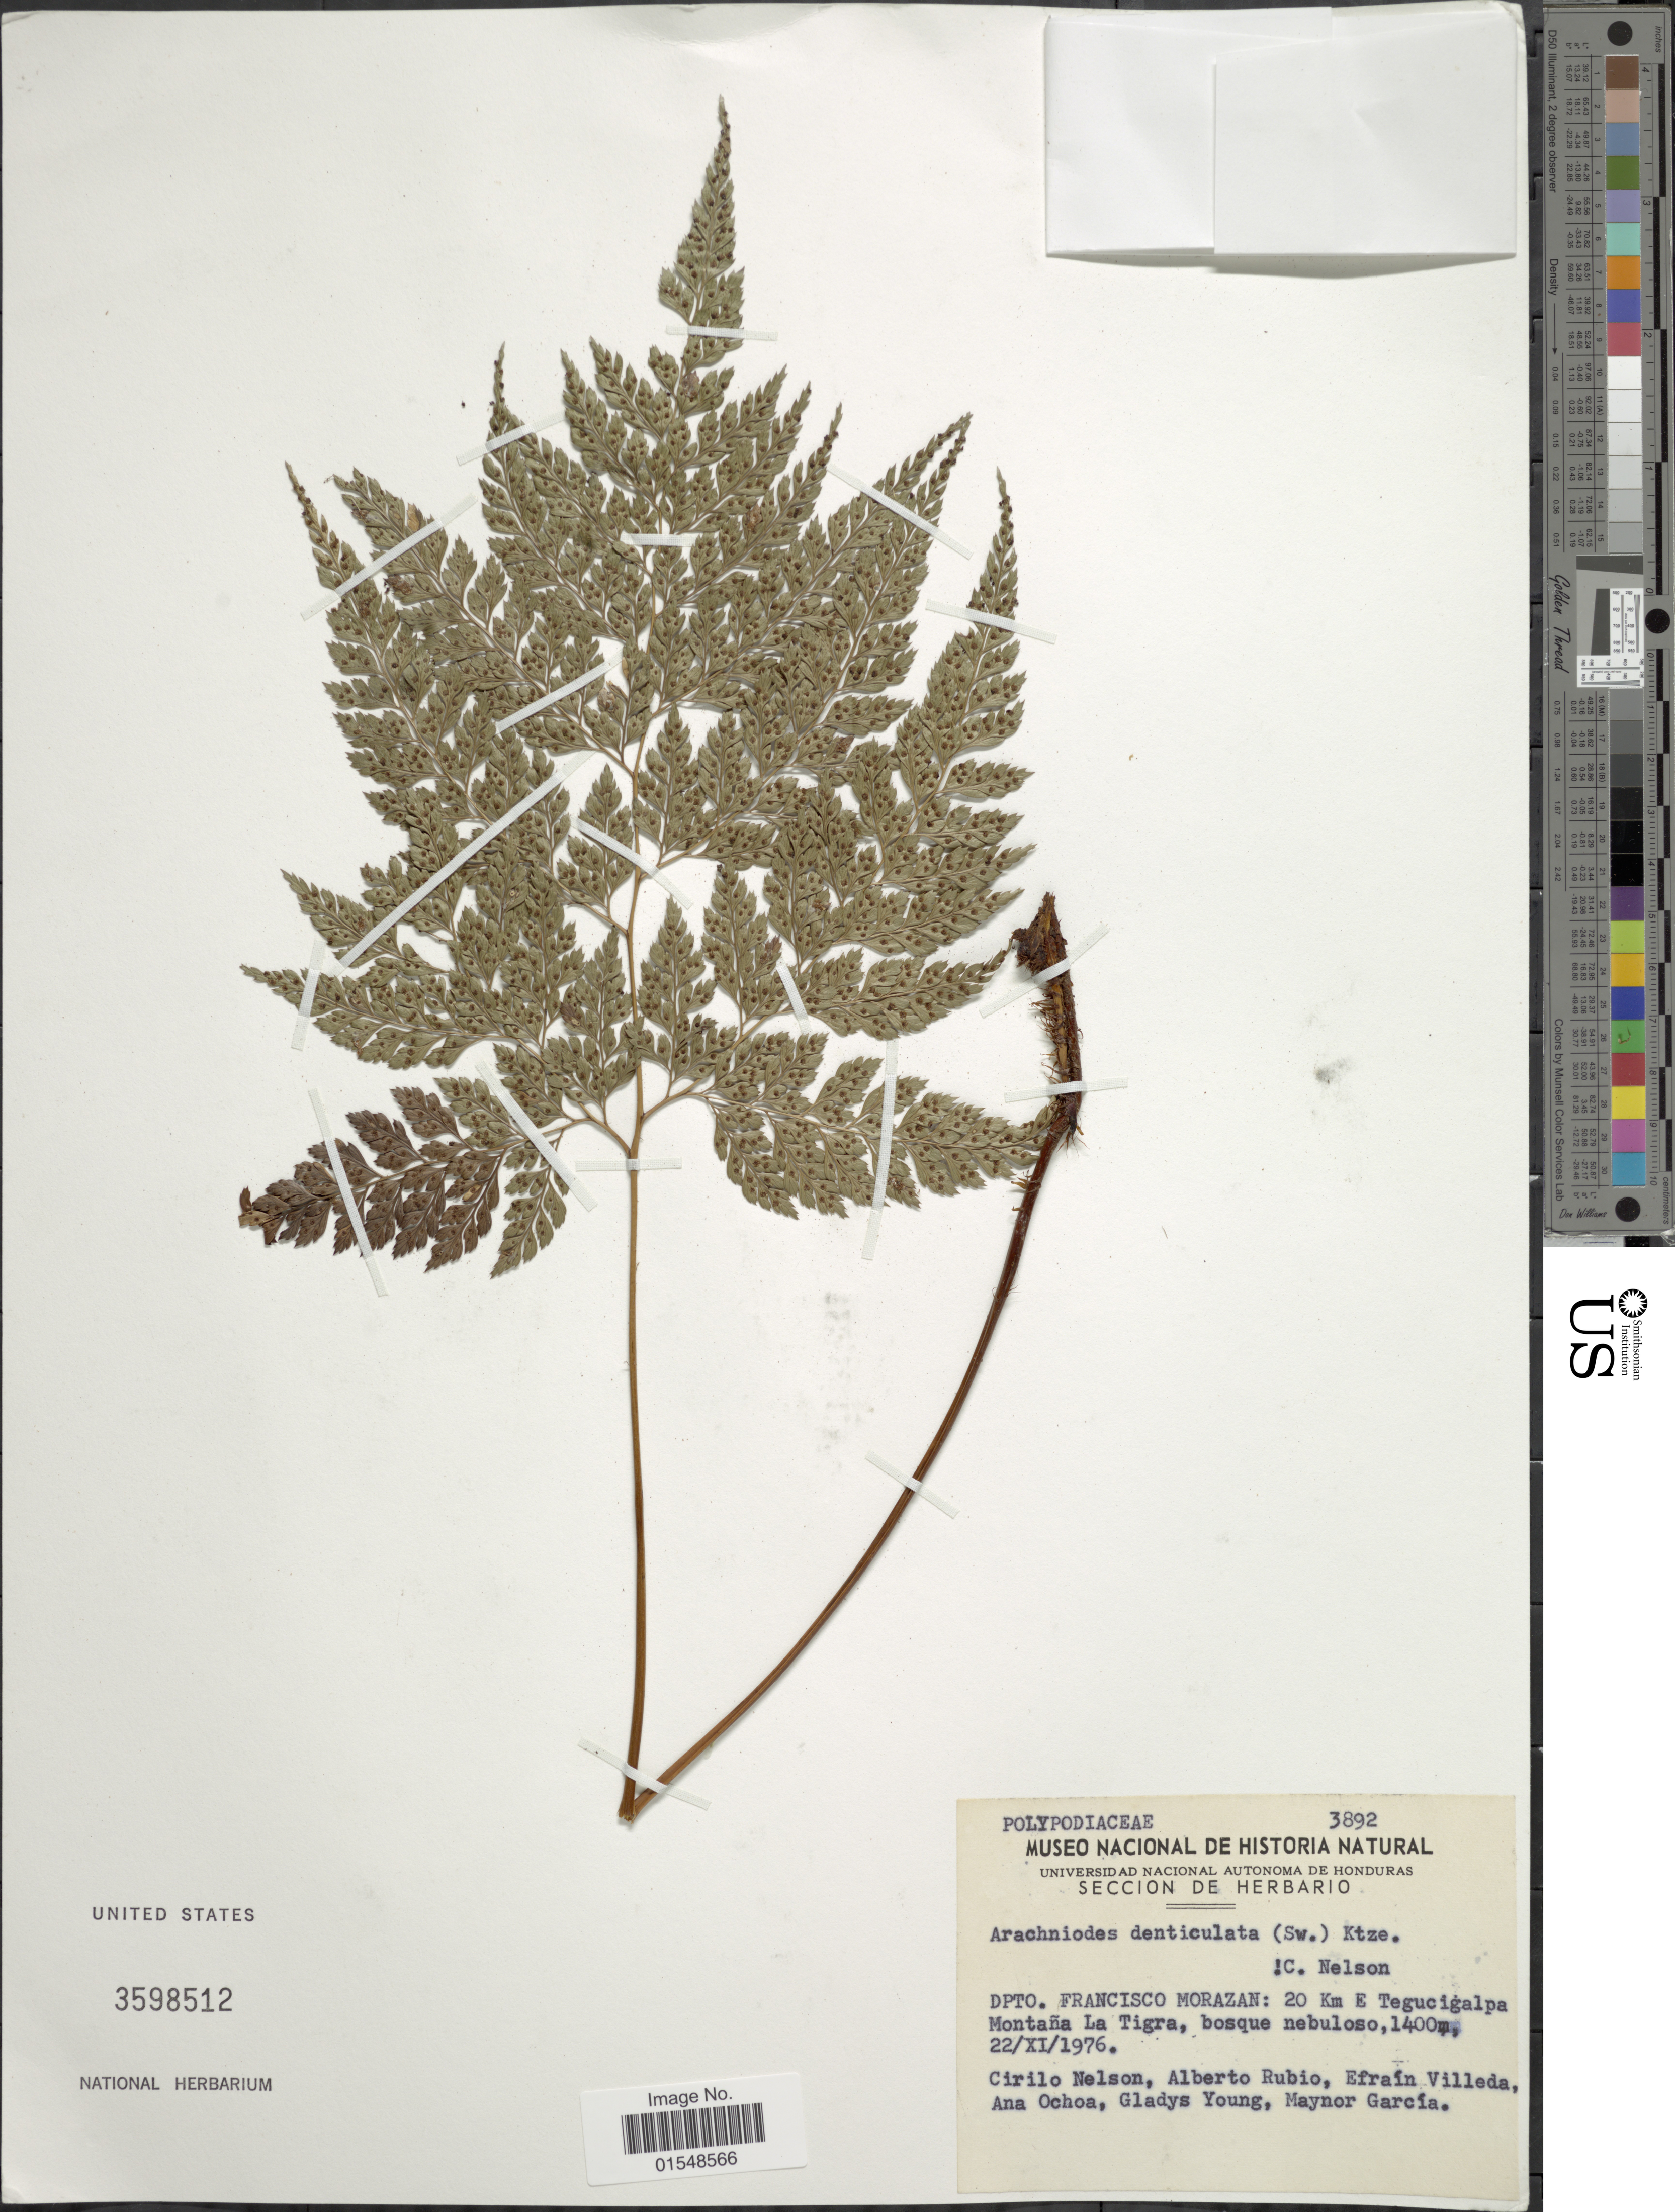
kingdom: Plantae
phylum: Tracheophyta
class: Polypodiopsida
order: Polypodiales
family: Dryopteridaceae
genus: Arachniodes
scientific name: Arachniodes denticulata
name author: (Sw.) Ching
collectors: C. H. Nelson, A. Rubio, E. Villeda, A. Ochoa & et al.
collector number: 3892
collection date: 1976-11-22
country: Honduras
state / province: Fco. Morazán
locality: Francisco Morazan: 20 km E Tegucigalpa Montaña La Tigra, bosque nebuloso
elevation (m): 1400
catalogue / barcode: US 3598512